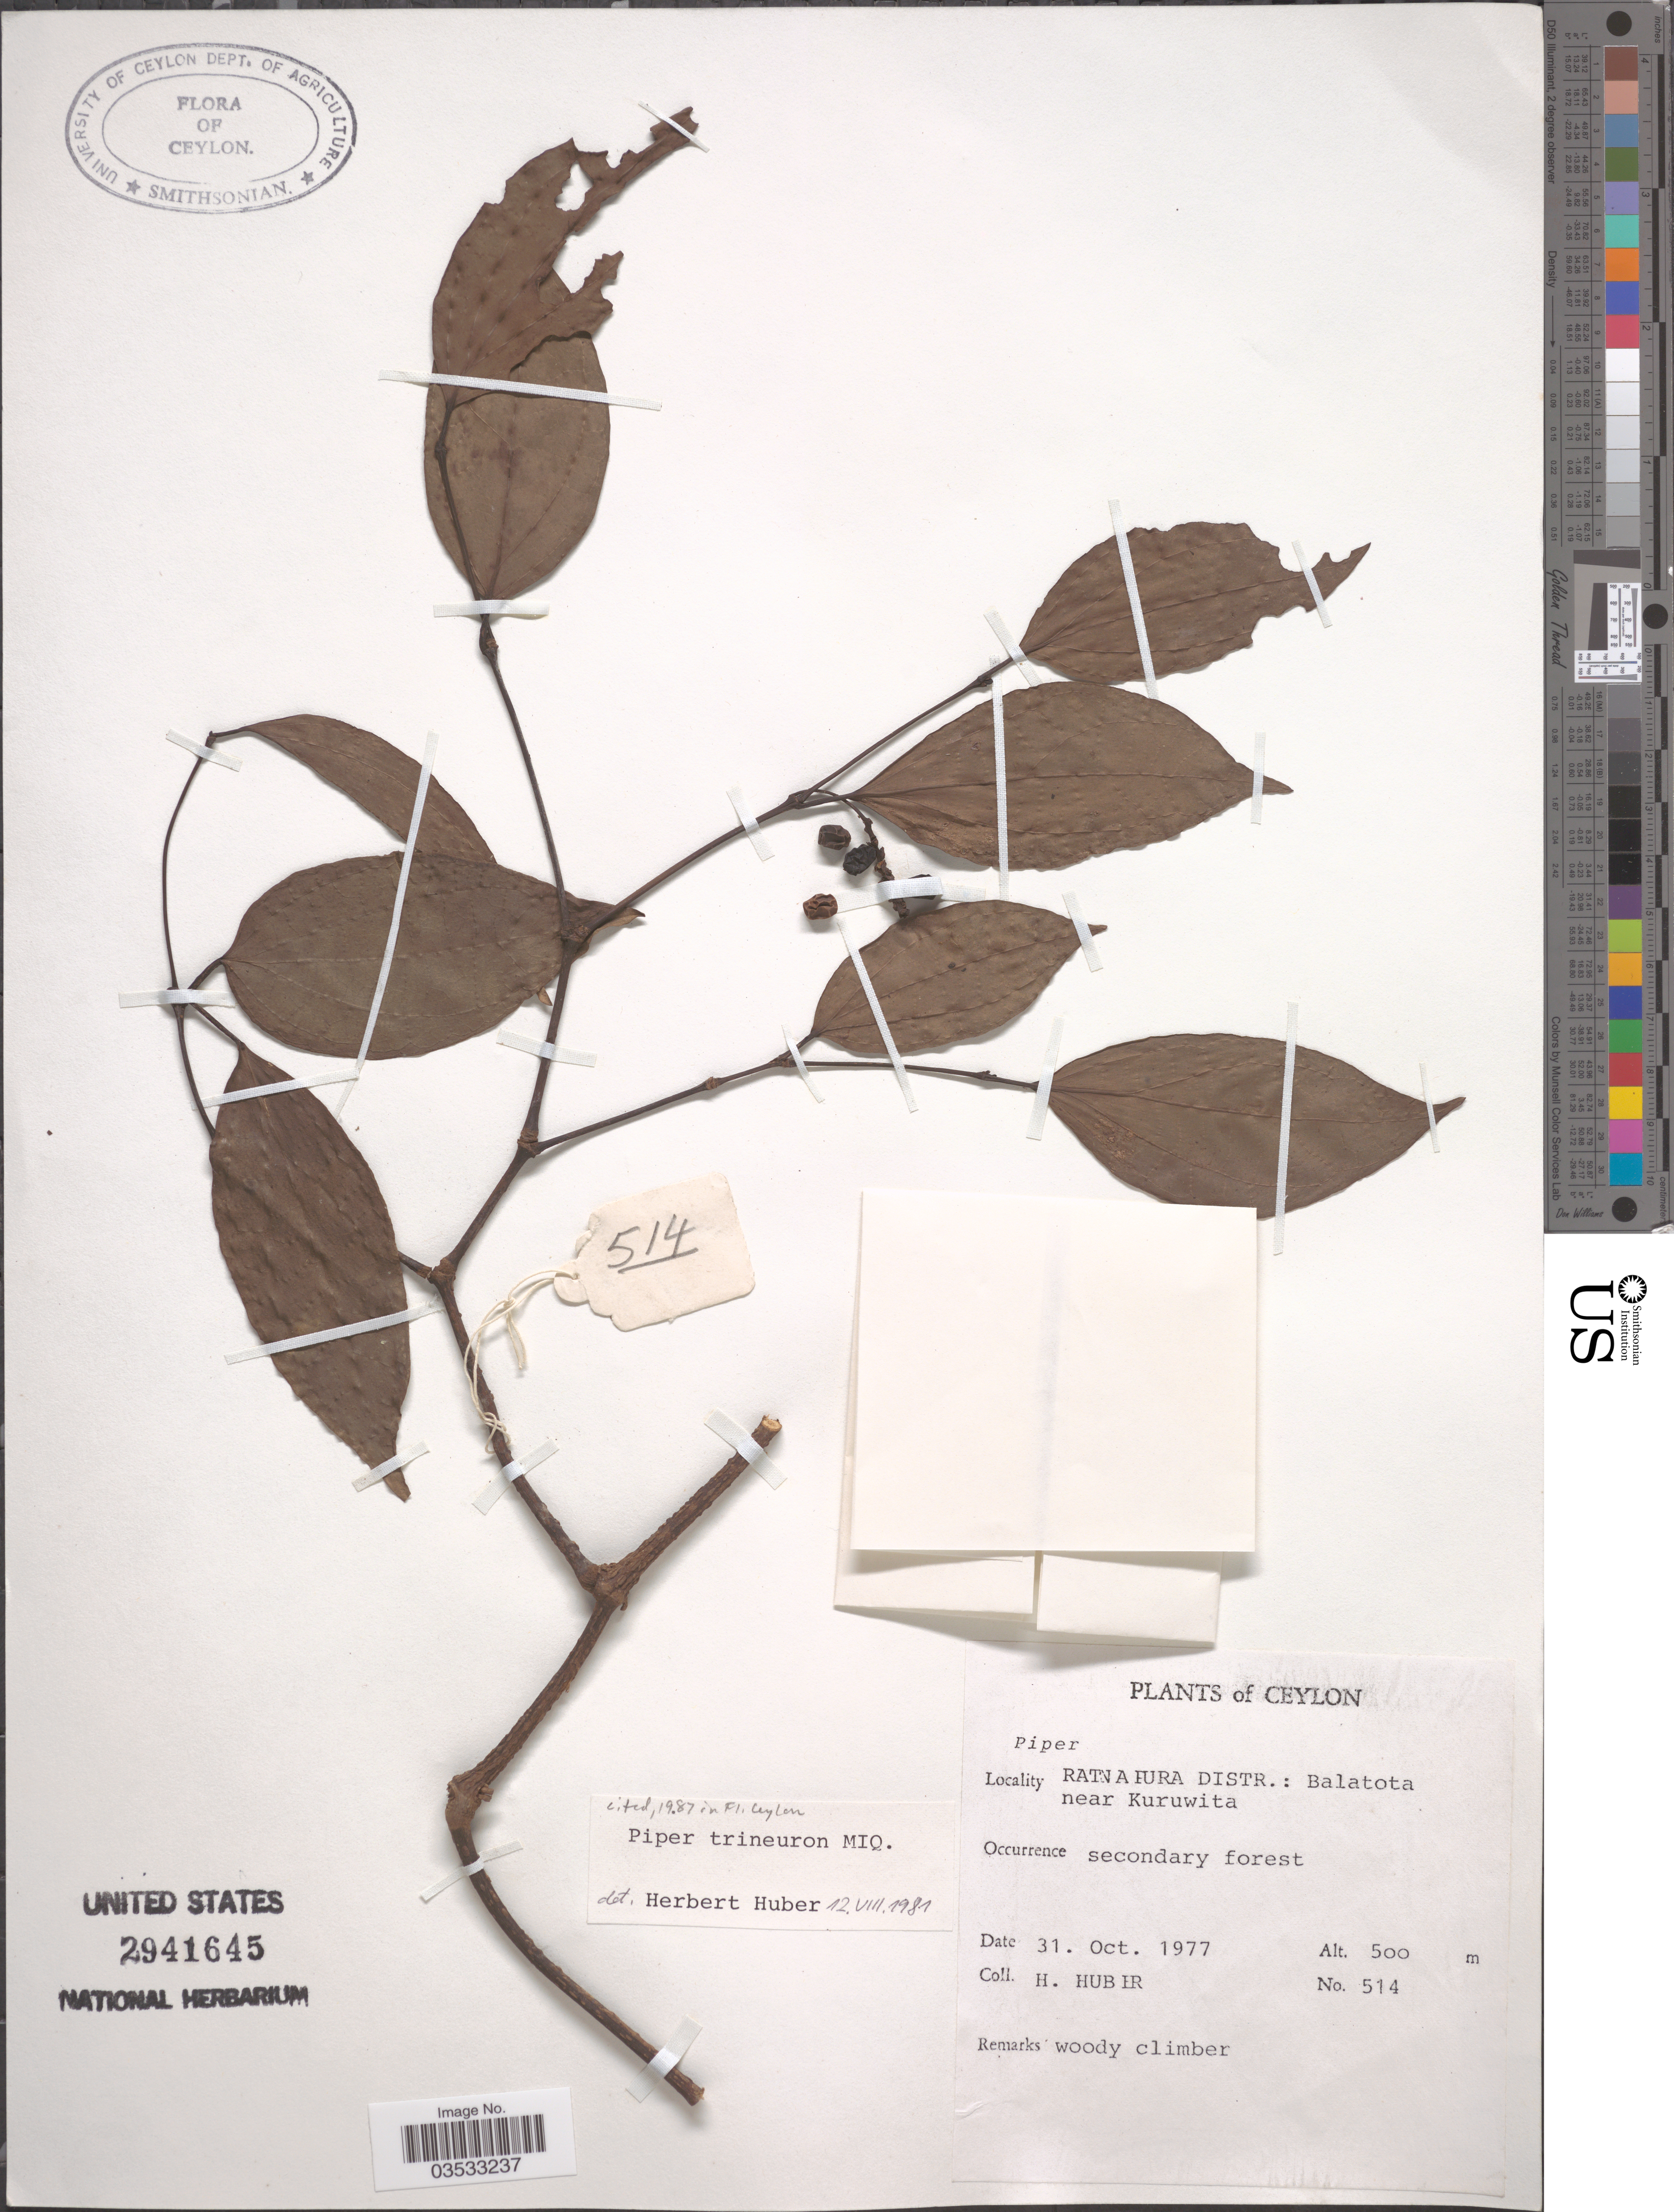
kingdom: Plantae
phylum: Tracheophyta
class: Magnoliopsida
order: Piperales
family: Piperaceae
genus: Piper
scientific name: Piper trineuron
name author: Miq.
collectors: H. Huber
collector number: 514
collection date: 1977-10-31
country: Sri Lanka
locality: Ceylon. Ratnapura Distr.: Balatota near Kuruwita.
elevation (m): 500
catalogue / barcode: US 2941645